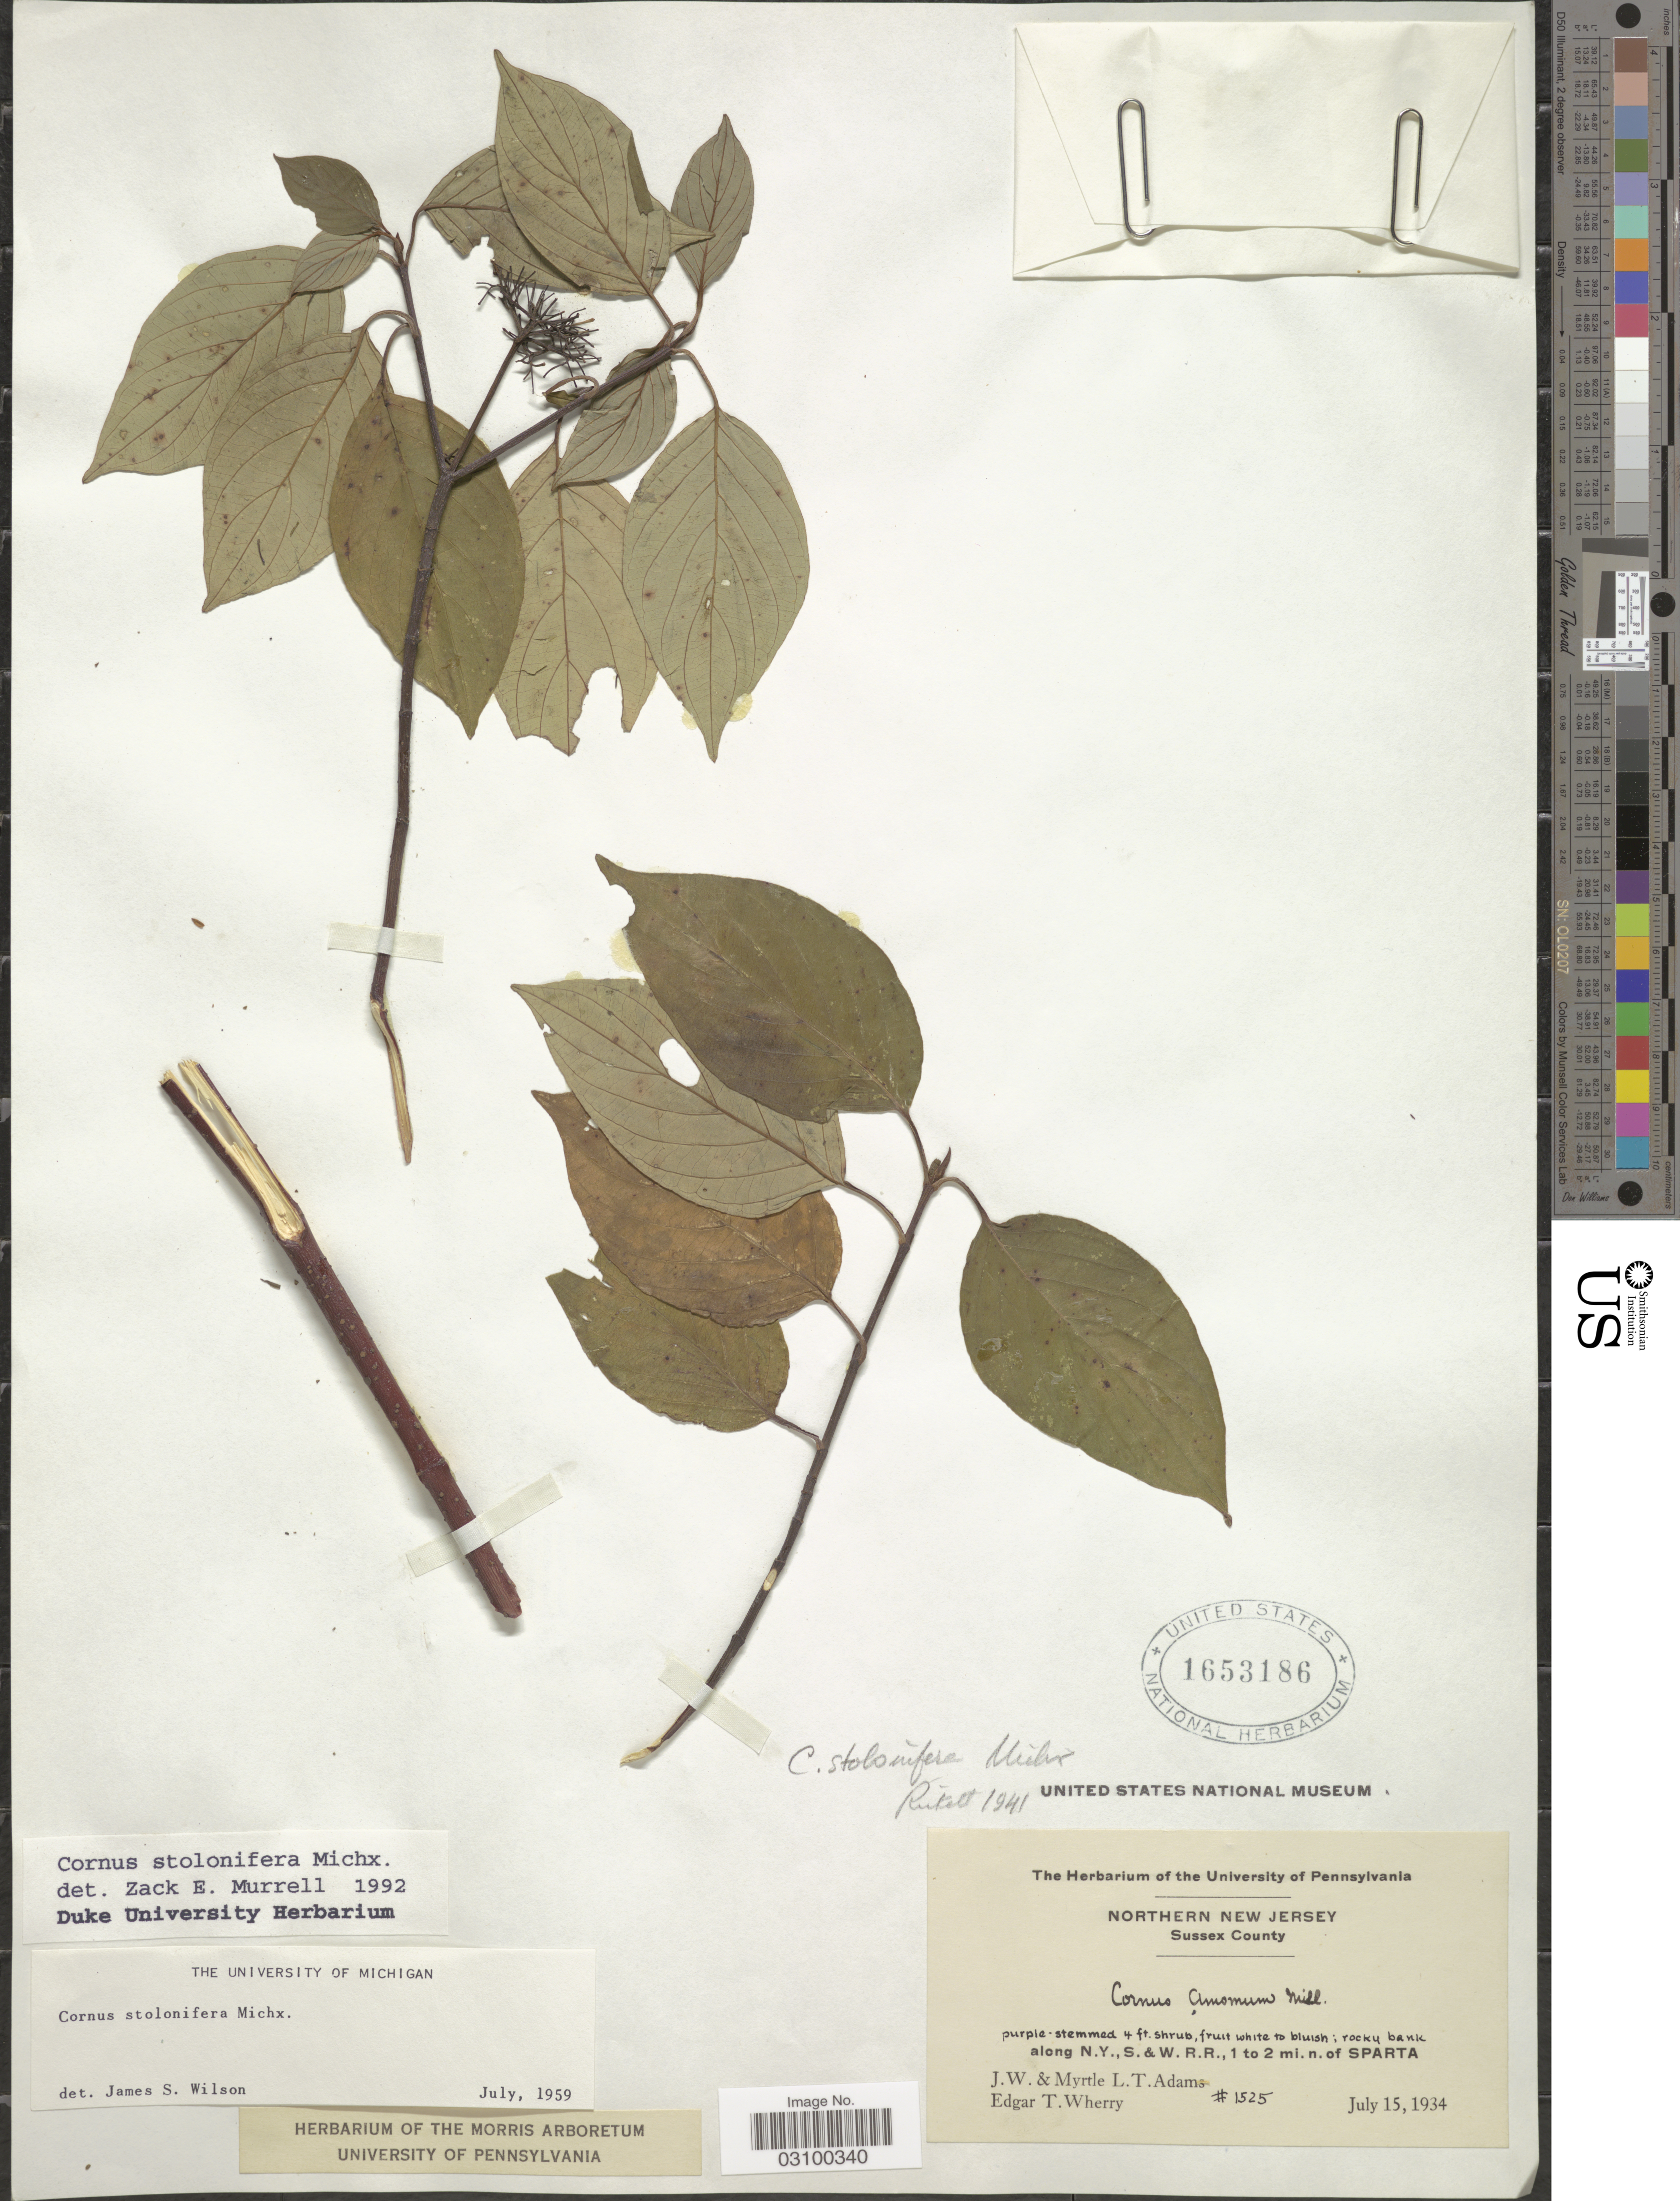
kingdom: Plantae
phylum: Tracheophyta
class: Magnoliopsida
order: Cornales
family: Cornaceae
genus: Cornus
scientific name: Cornus sericea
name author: L.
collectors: J. Adams, M. Adams & E. T. Wherry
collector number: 1525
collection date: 1934-07-15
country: United States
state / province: New Jersey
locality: Northern New Jersey. Sussex County. Along N. Y., S. & W. R. R., 1 to 2 mi. n. of Sparta.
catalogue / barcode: US 1653186